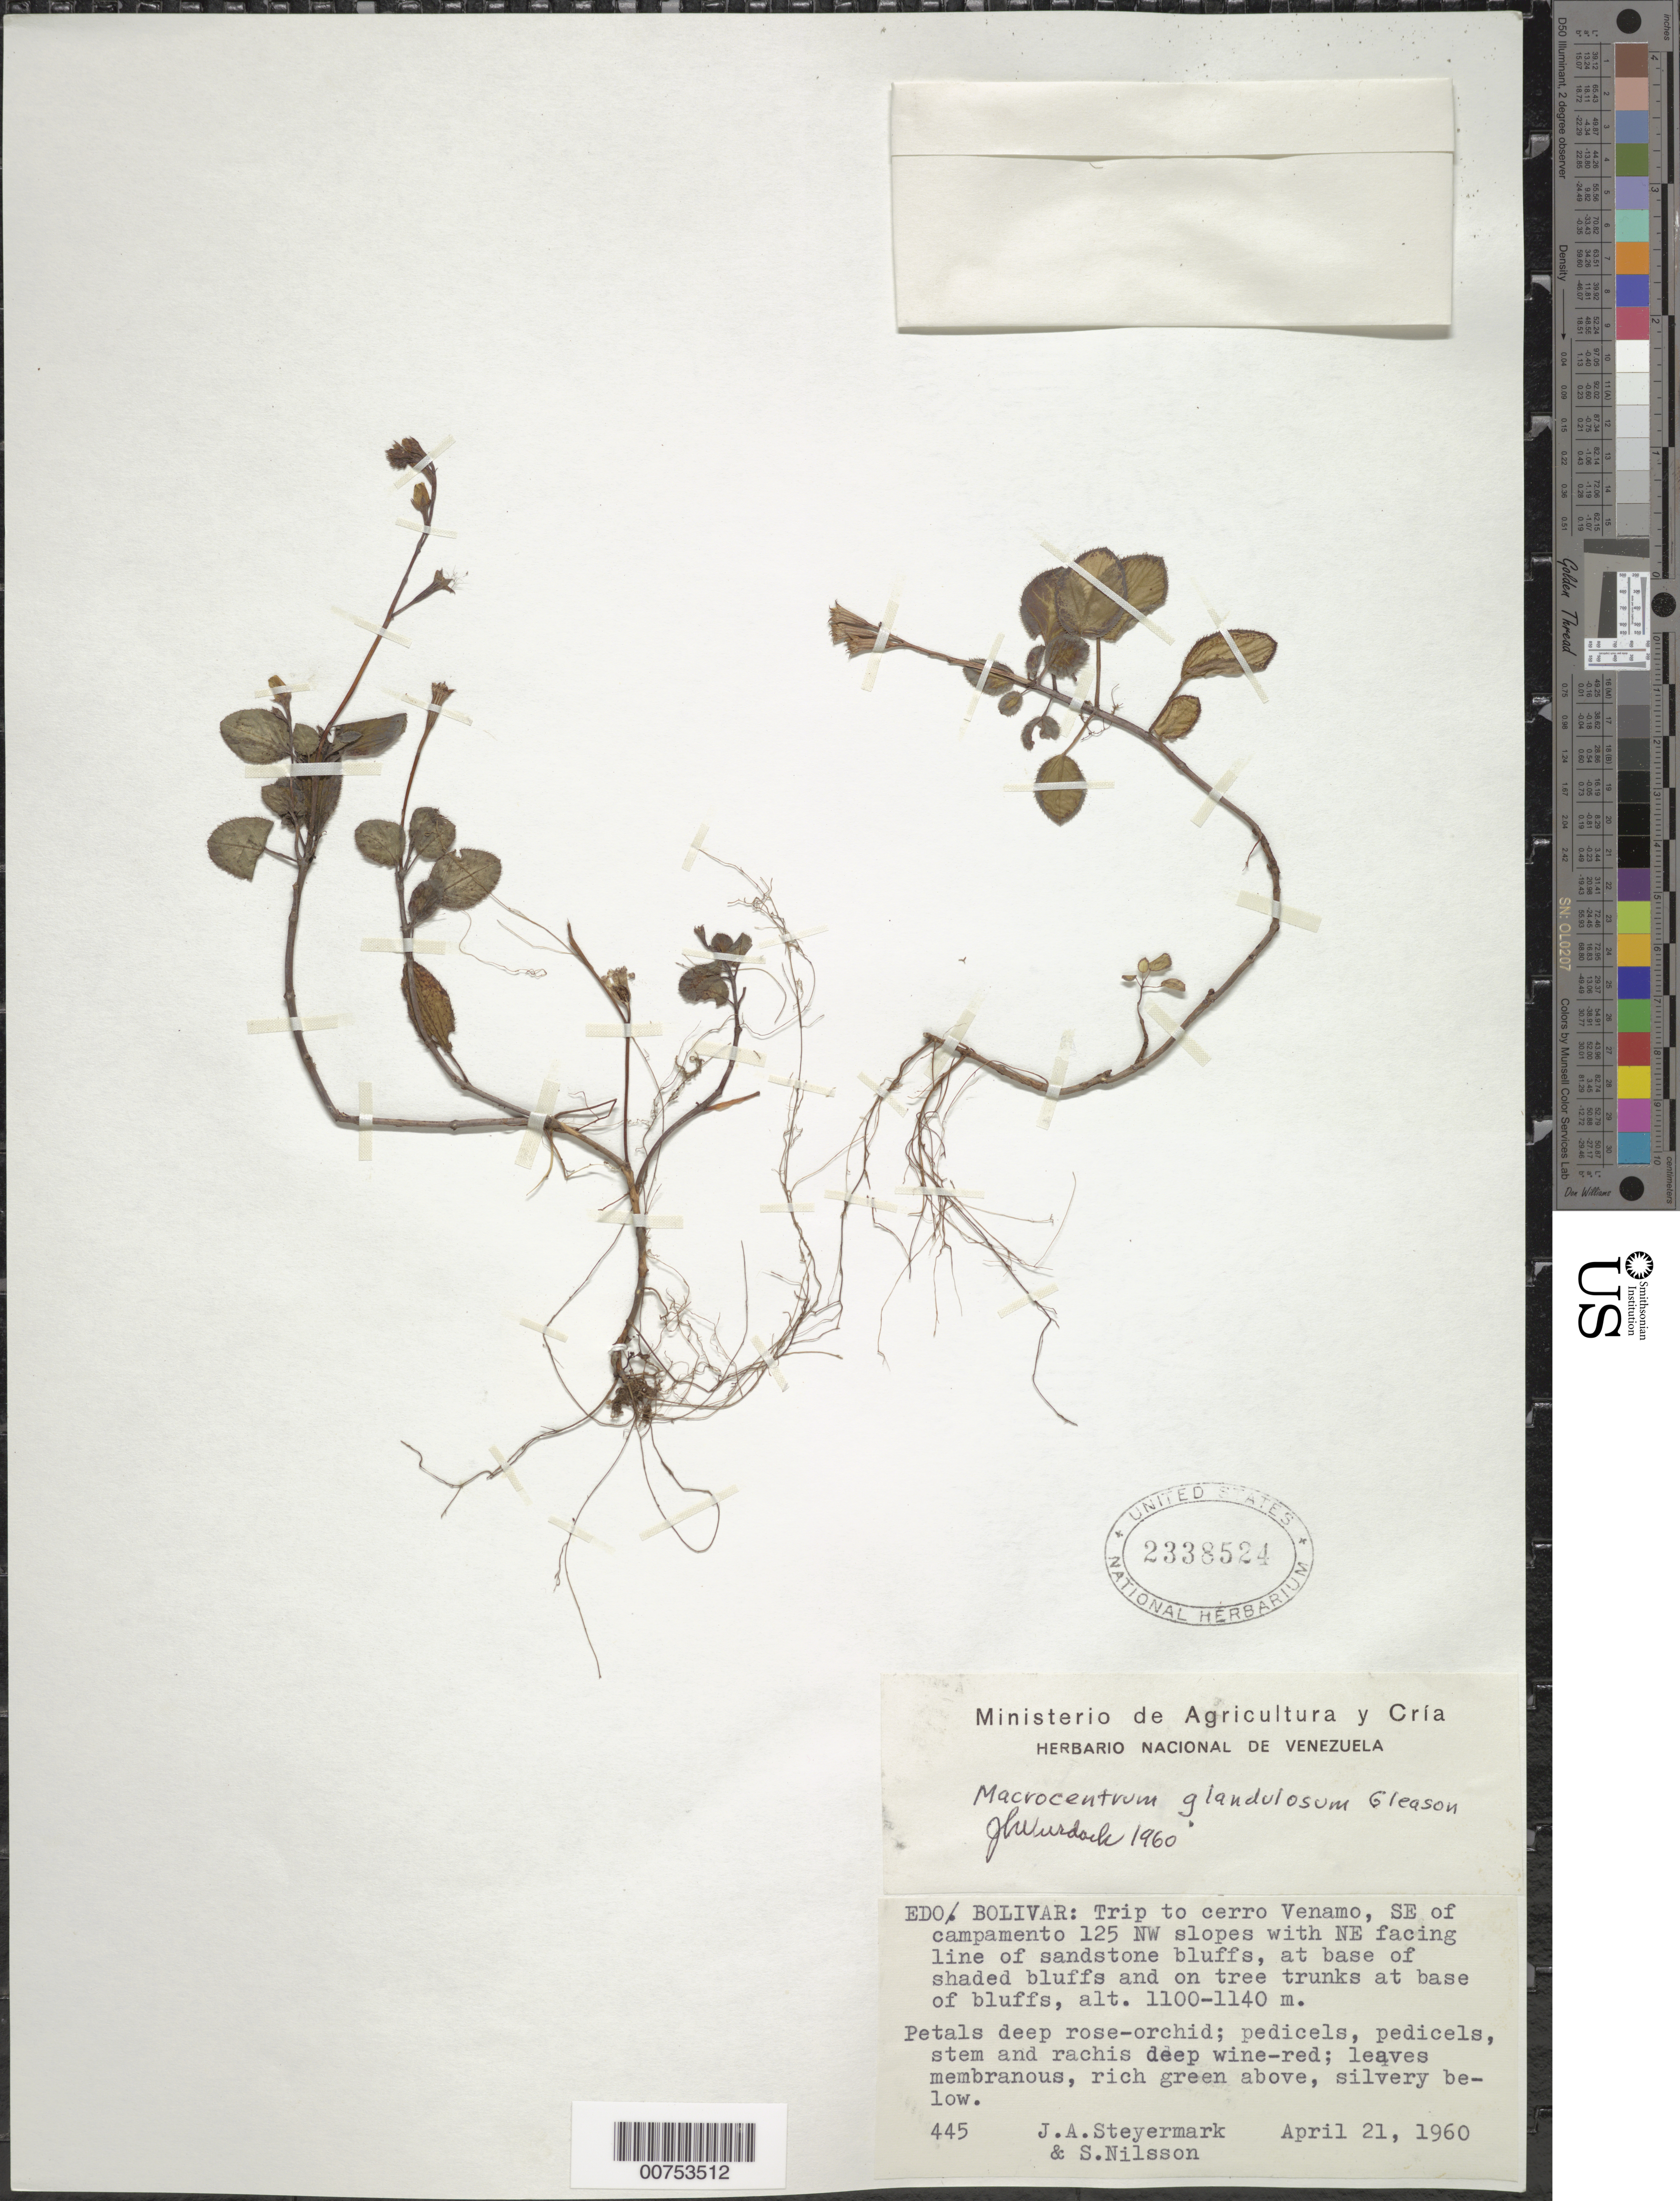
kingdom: Plantae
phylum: Tracheophyta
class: Magnoliopsida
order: Myrtales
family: Melastomataceae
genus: Salpinga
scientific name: Salpinga glandulosa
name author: (Gleason) Wurdack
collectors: J. Steyermark & S. Nilsson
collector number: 60 445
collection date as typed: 20-Apr-60 to 22-Apr-60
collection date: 1960-04-20/1960-04-22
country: Venezuela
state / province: Bolívar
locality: Cerro Venamo, NW slopes, SE of campamento 125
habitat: Sandstone bluffs, shaded bluffs and on tree trunks at base fo bluffs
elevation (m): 1100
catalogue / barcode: US 2338524